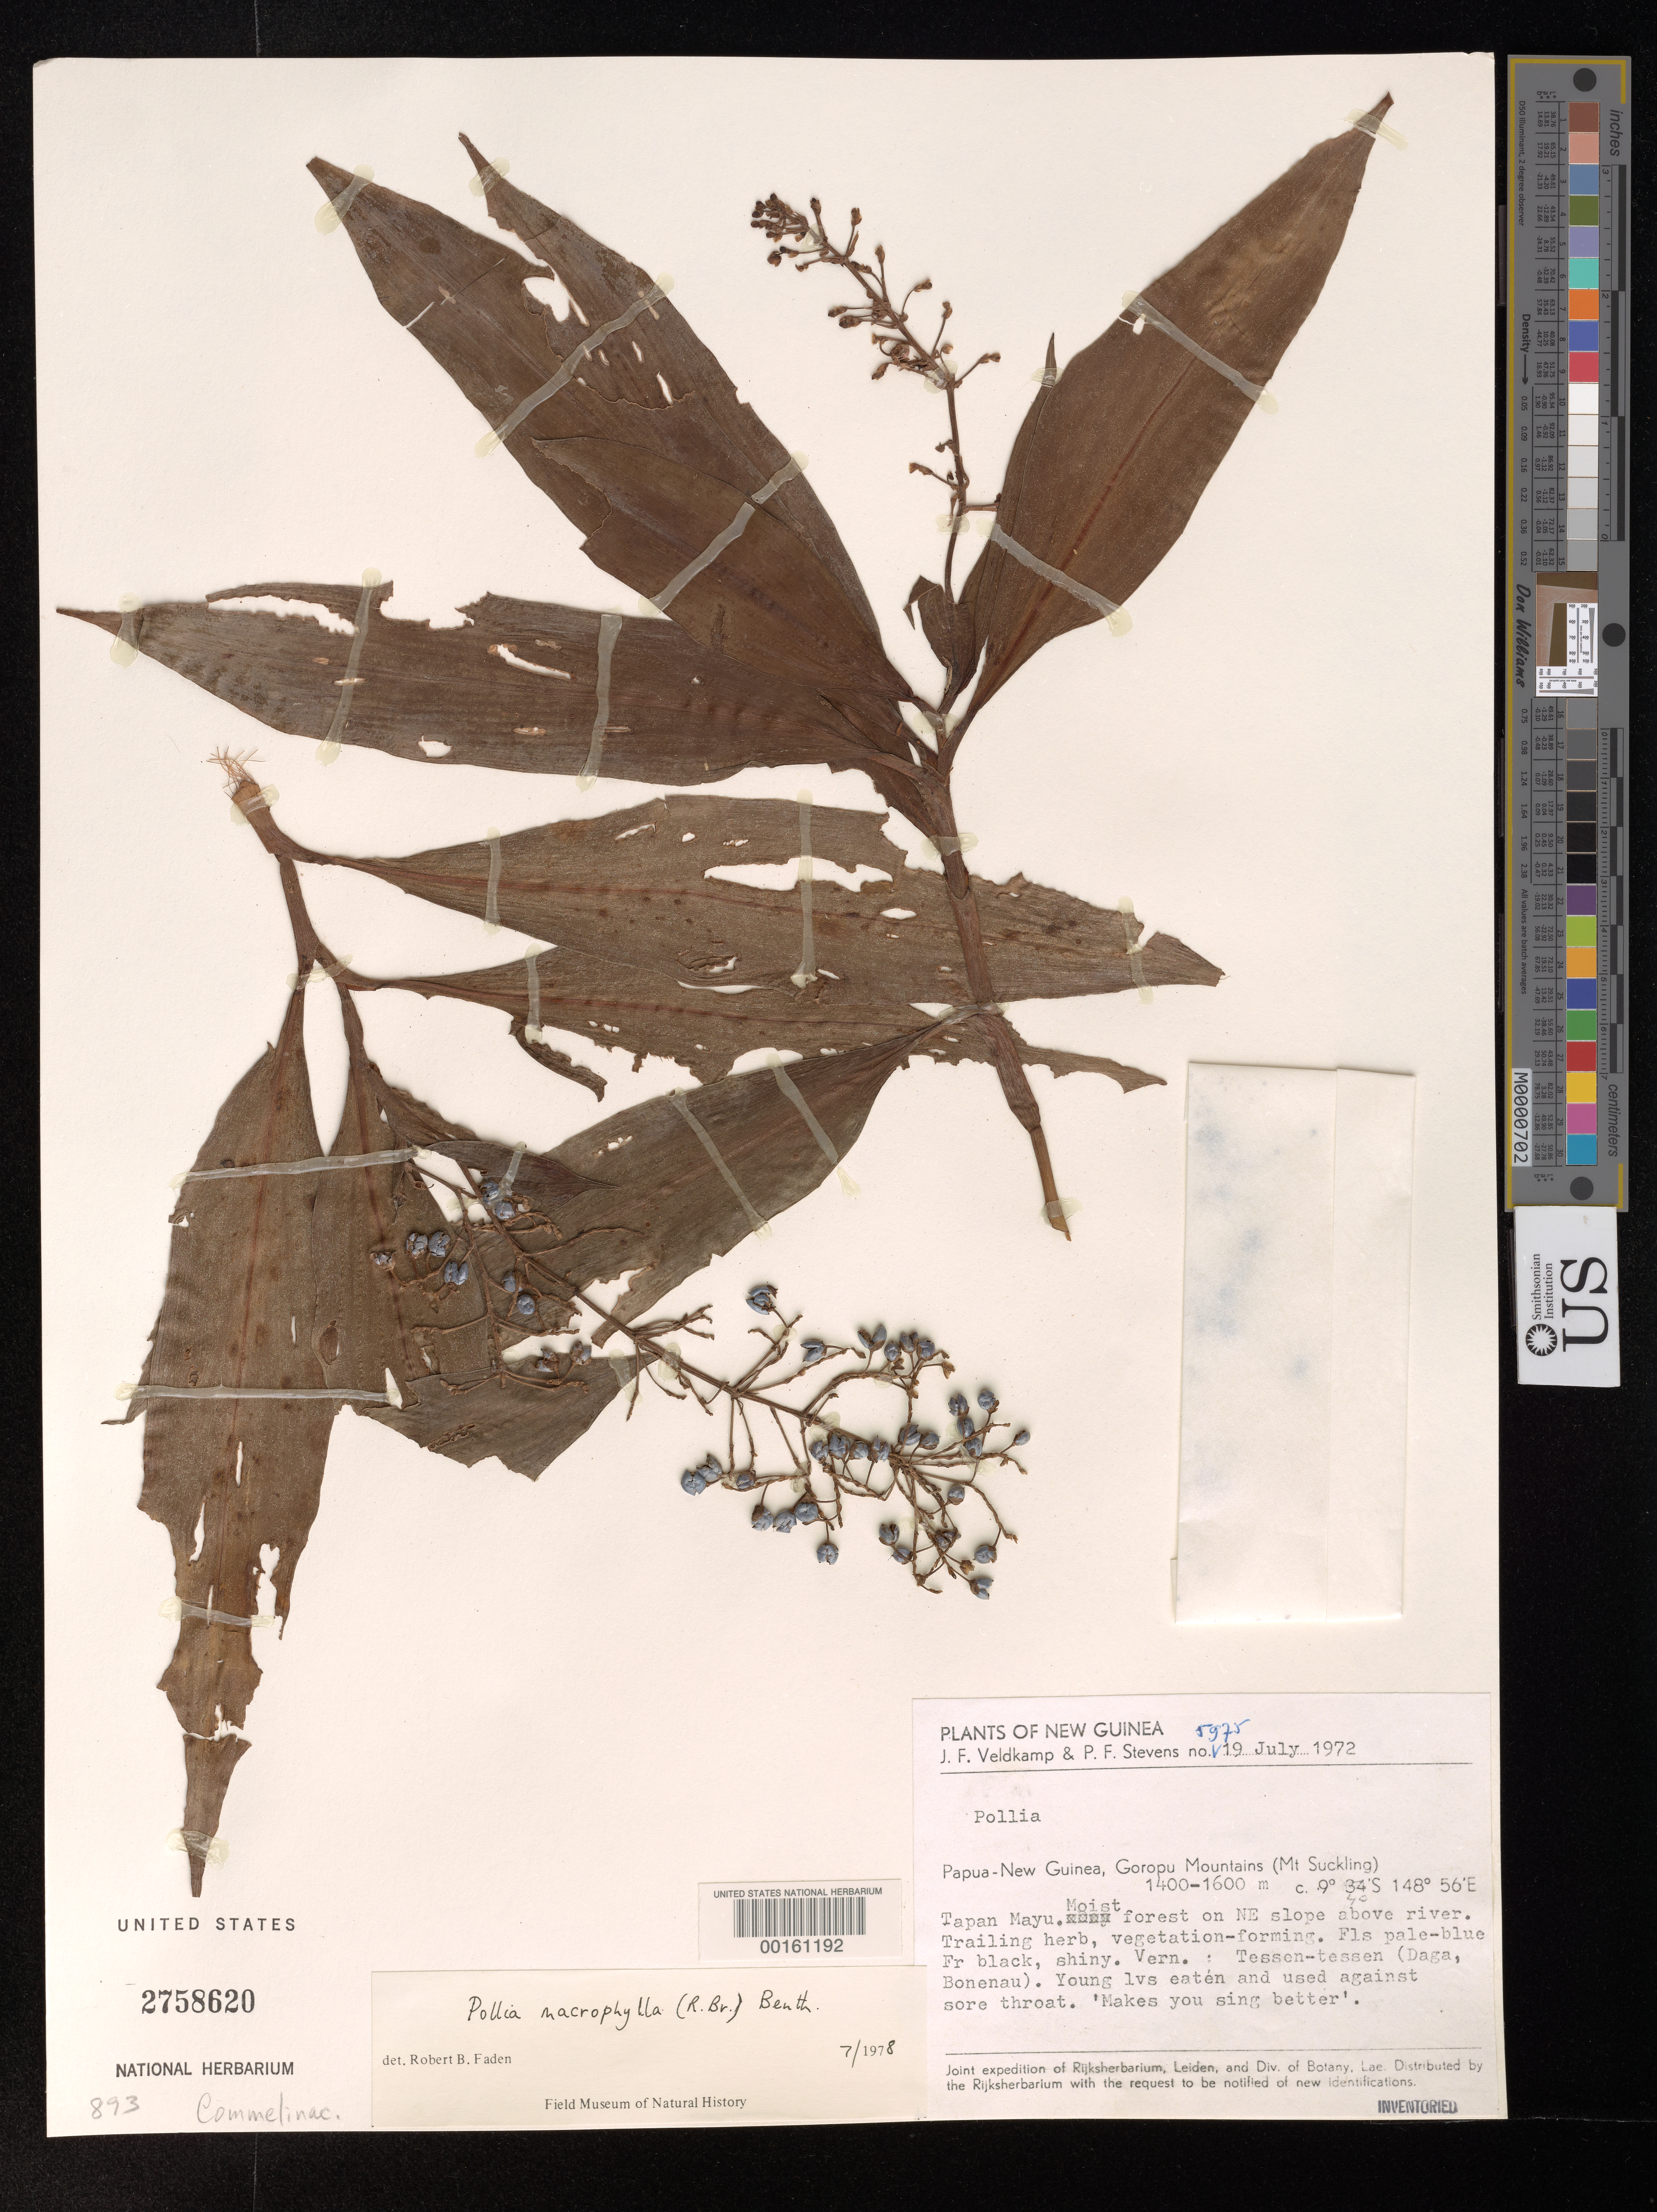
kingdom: Plantae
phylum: Tracheophyta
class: Liliopsida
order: Commelinales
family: Commelinaceae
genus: Pollia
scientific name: Pollia macrophylla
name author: (R. Br.) Benth.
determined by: Faden, Robert B., (US), Smithsonian Institution - National Museum of Natural History (UNITED STATES)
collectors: J. F. Veldkamp & P. F. Stevens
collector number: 5975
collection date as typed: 19 Jul 1972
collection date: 1972-07-19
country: Papua New Guinea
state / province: Northern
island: New Guinea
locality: Goropu mts. (mt. suckling), tapan mayu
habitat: Moist forest on ne slope above river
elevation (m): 1400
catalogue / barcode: US 2758620